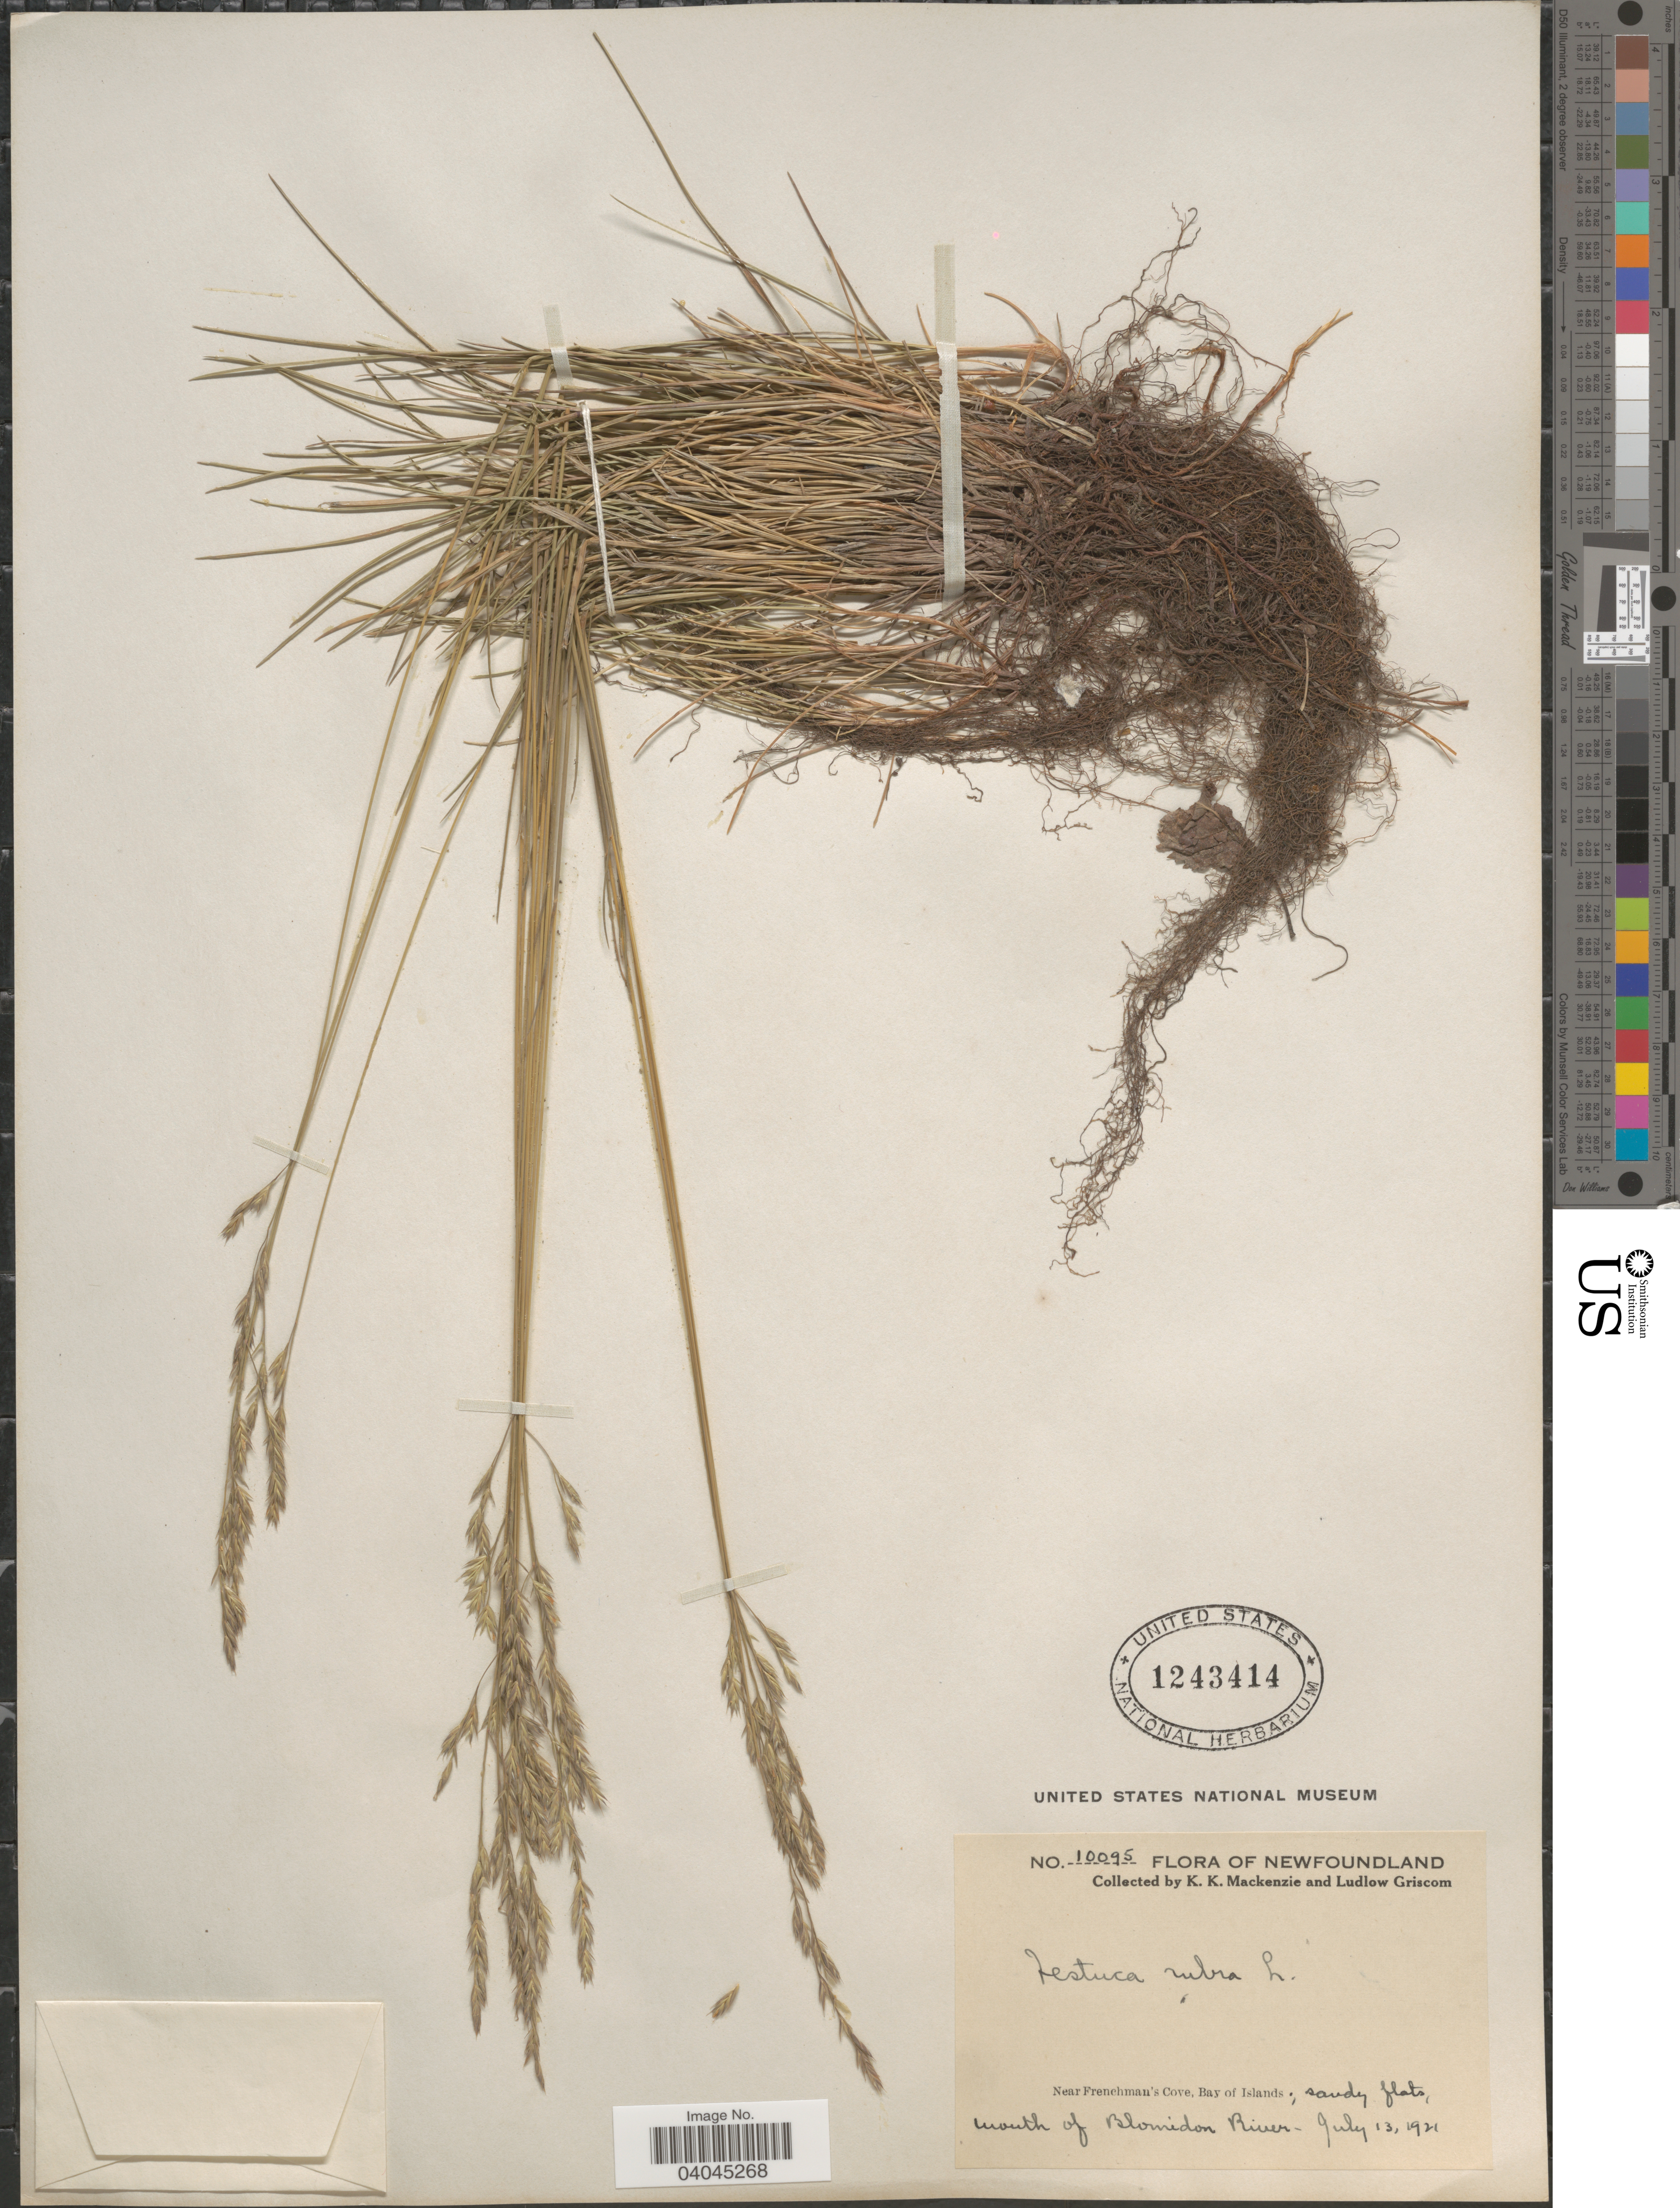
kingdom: Plantae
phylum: Tracheophyta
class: Liliopsida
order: Poales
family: Poaceae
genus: Festuca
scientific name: Festuca rubra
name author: L.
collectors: K. K. Mackenzie & L. Griscom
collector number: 10095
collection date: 1921-07-13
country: Canada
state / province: Newfoundland and Labrador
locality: Near Frenchman's Cove, Bay of Islands; mouth of Blomidon River.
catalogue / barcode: US 1243414